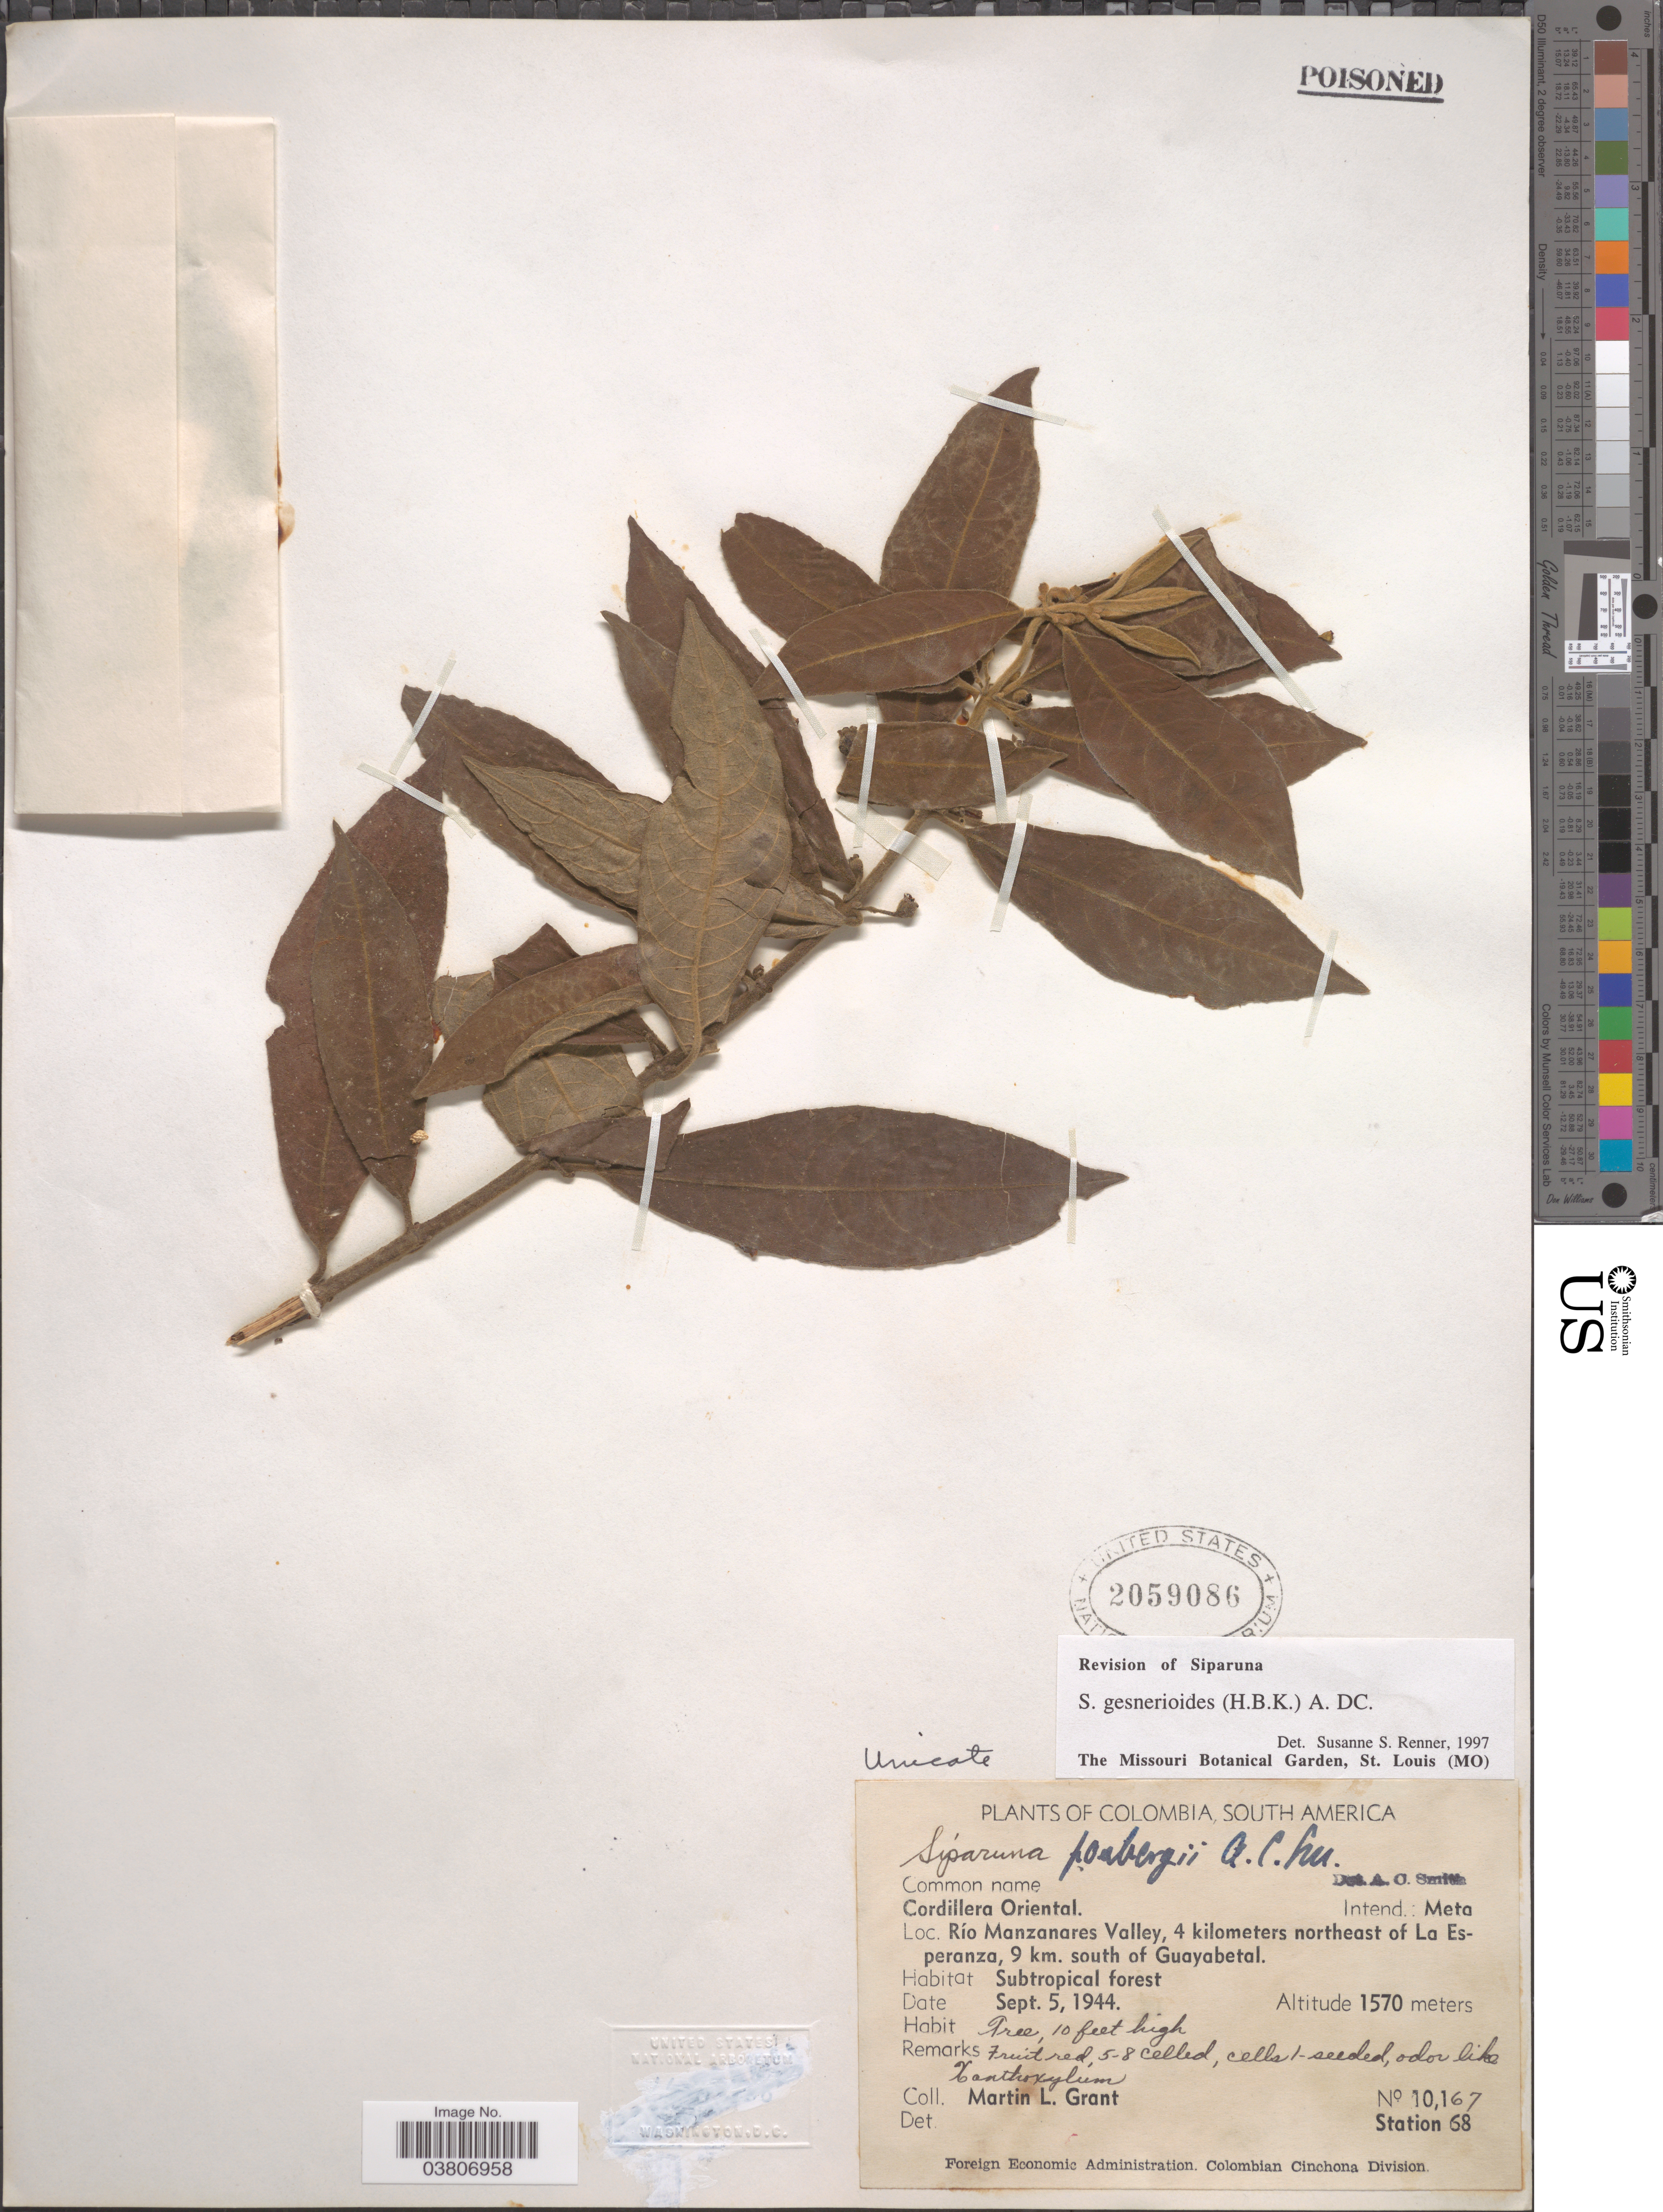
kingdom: Plantae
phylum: Tracheophyta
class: Magnoliopsida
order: Laurales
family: Siparunaceae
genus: Siparuna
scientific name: Siparuna gesnerioides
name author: (Kunth) A. DC.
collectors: M. L. Grant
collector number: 10167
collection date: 1944-09-05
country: Colombia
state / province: Meta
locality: Cordillera Oriental Intend.: Meta. Río Manzanares Valley, 4 kilometers northeast of La Esperanza, 9 km. south of Guayebetal. Station 68.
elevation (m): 1570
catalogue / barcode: US 2059086